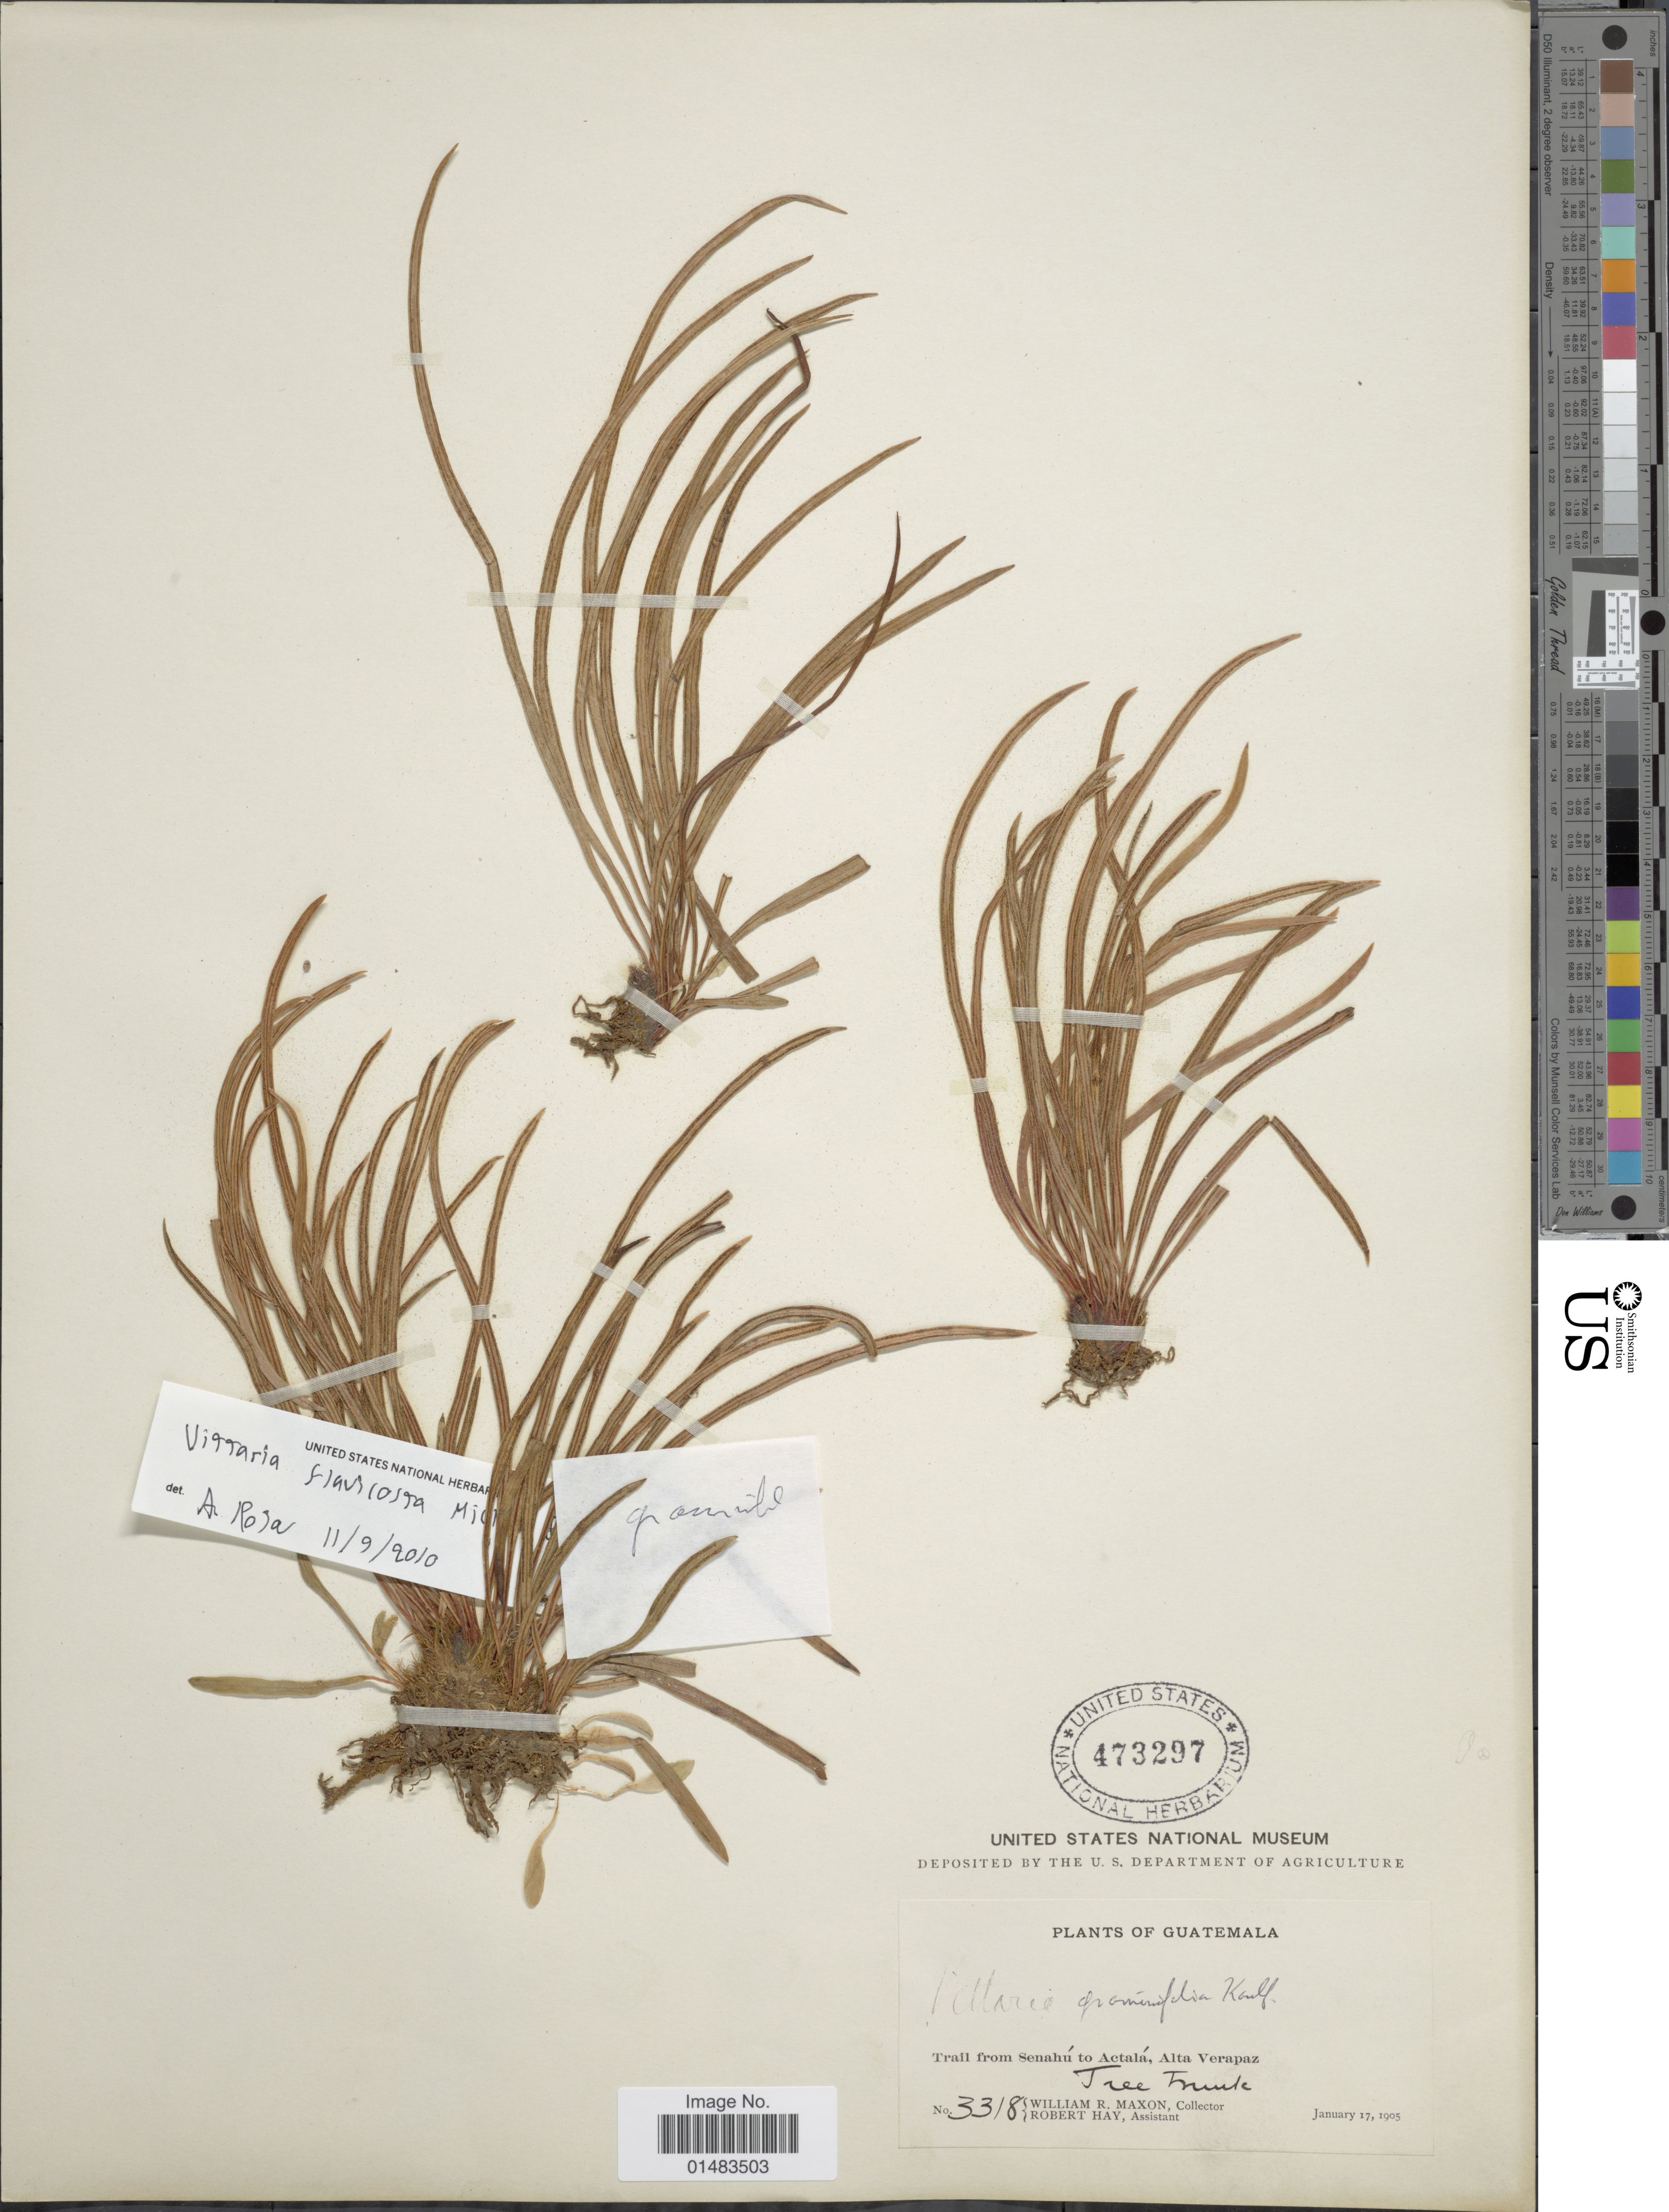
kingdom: Plantae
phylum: Tracheophyta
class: Polypodiopsida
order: Polypodiales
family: Pteridaceae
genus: Vittaria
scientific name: Vittaria graminifolia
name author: Kaulf.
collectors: W. R. Maxon & R. H. Hay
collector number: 3318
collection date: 1905-01-17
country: Guatemala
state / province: Alta Verapaz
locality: Guatemala, Trail from Senahu to Actala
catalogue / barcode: US 473297